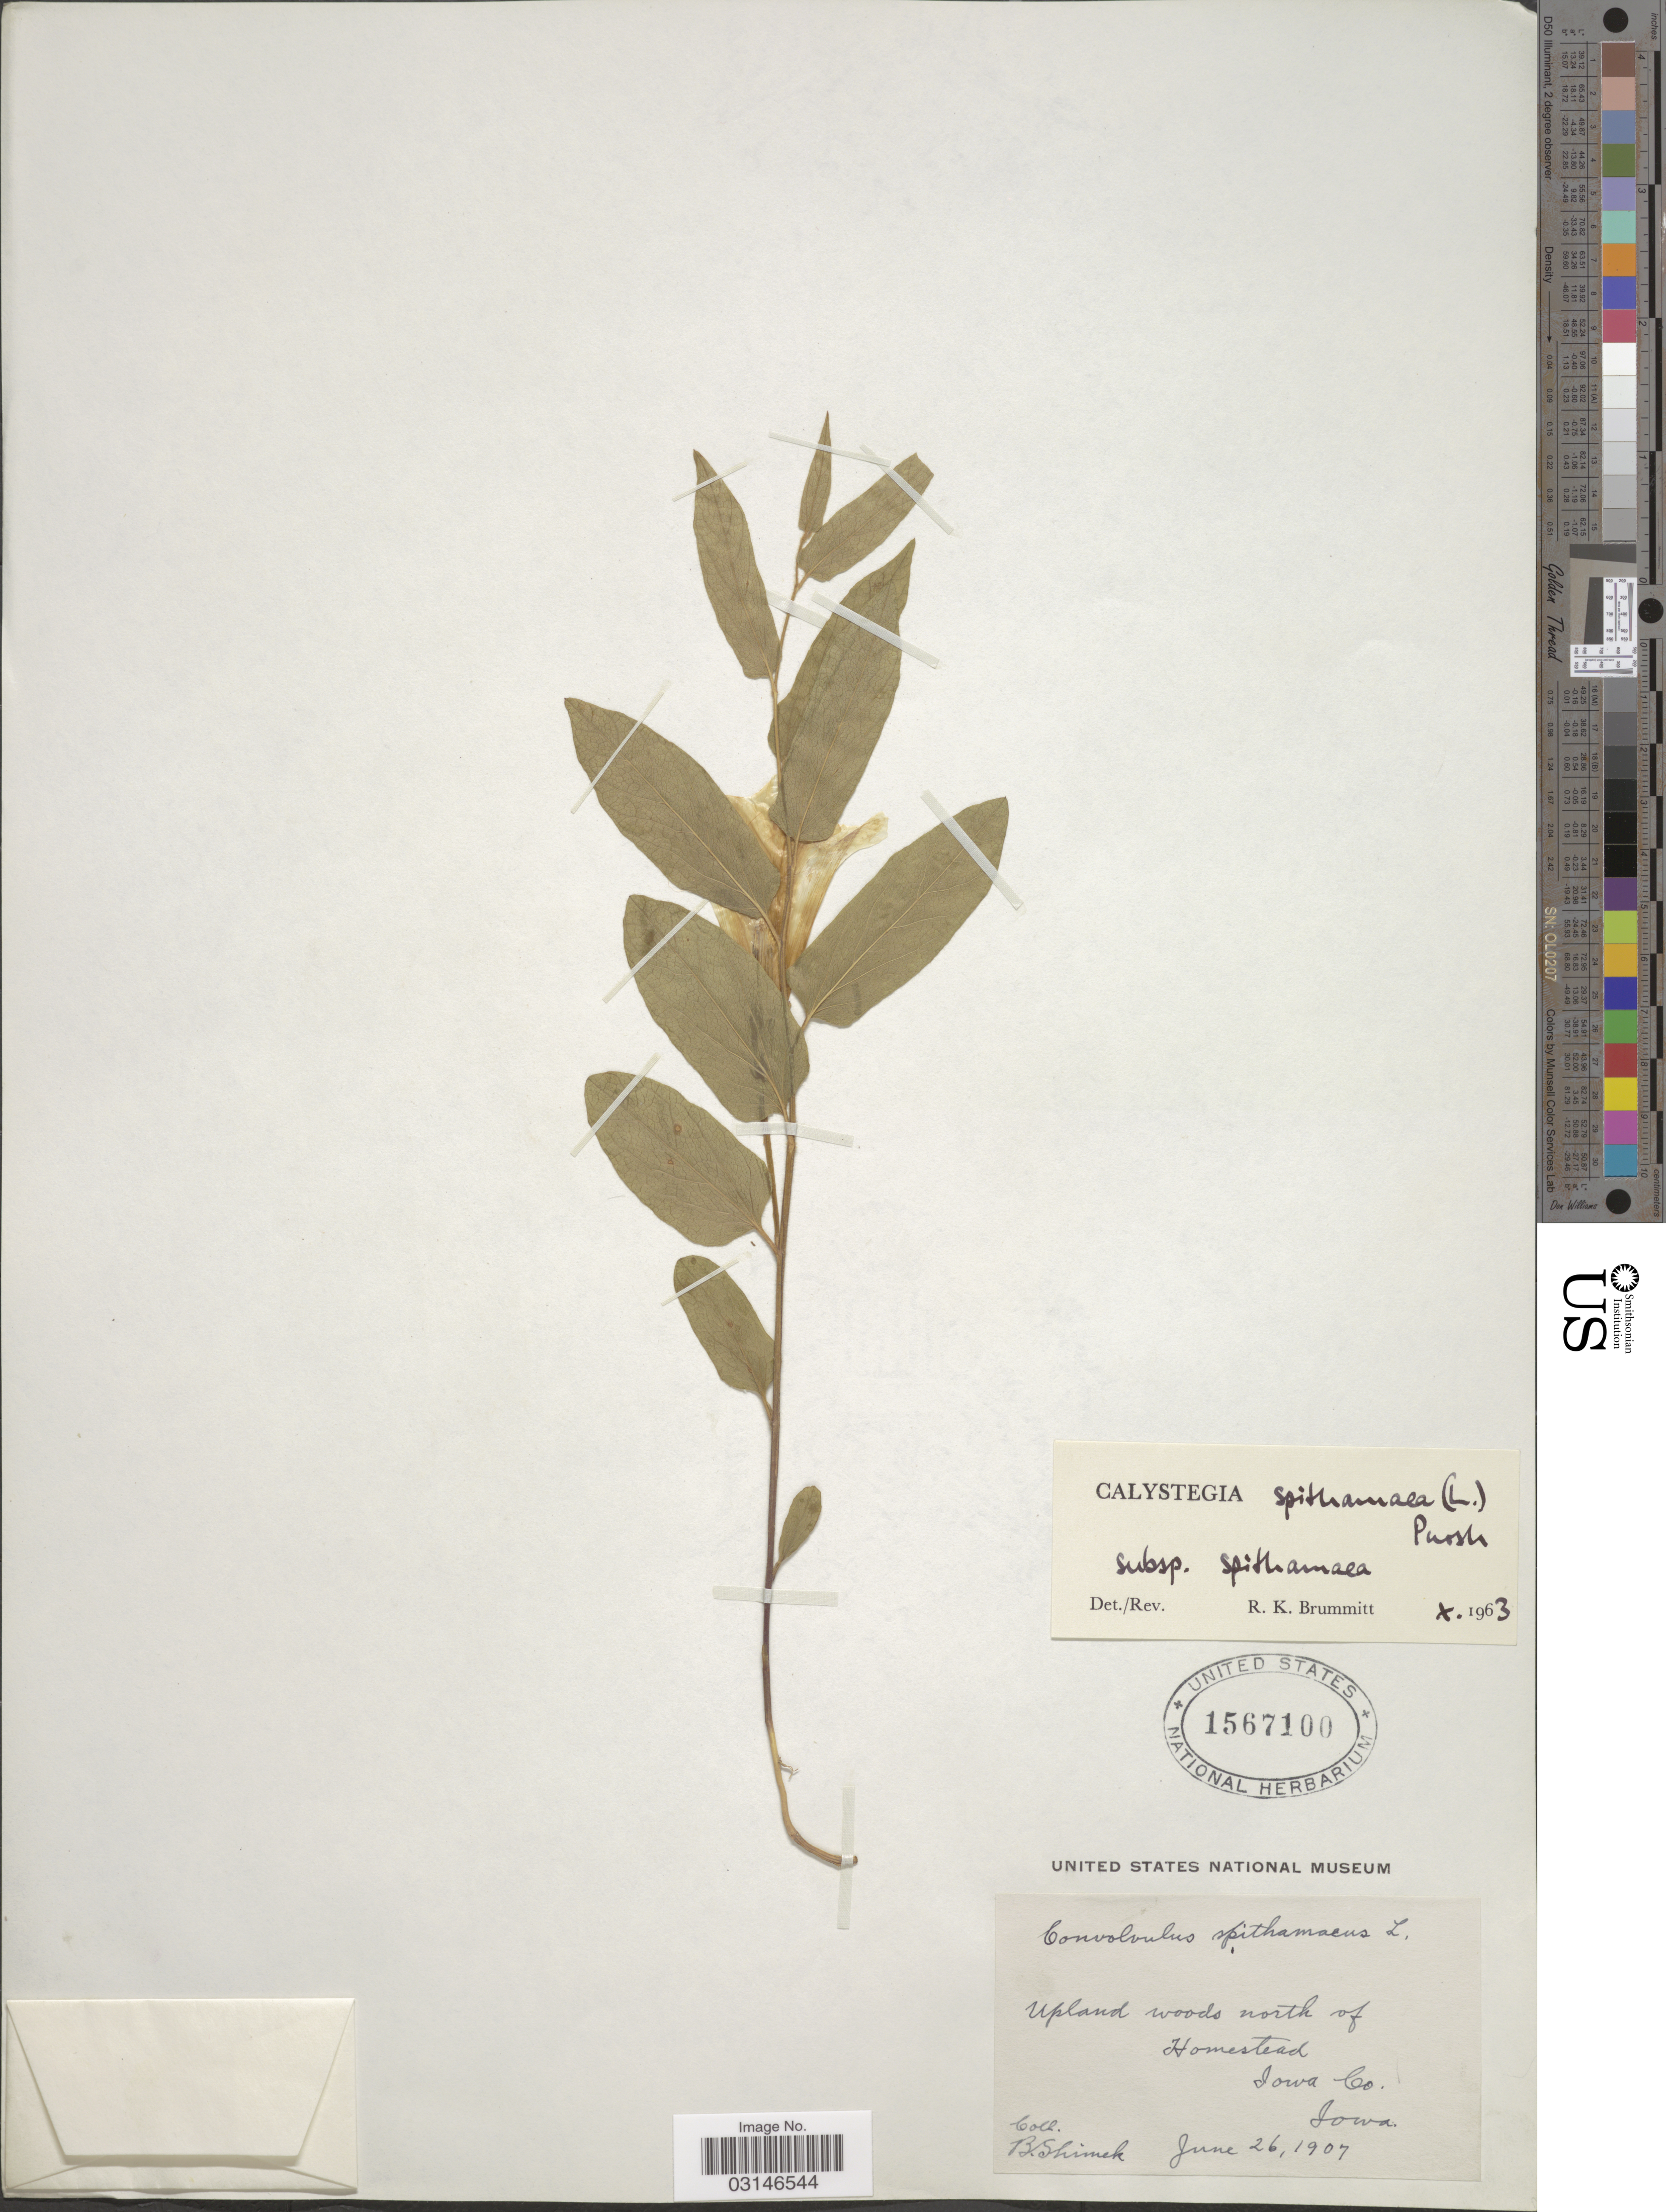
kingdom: Plantae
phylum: Tracheophyta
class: Magnoliopsida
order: Solanales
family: Convolvulaceae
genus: Calystegia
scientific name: Calystegia spithamaea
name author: (L.) Pursh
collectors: B. Shimek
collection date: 1907-06-26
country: United States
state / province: Iowa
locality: Upland woods north of Homestead, Iowa Co.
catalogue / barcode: US 1567100